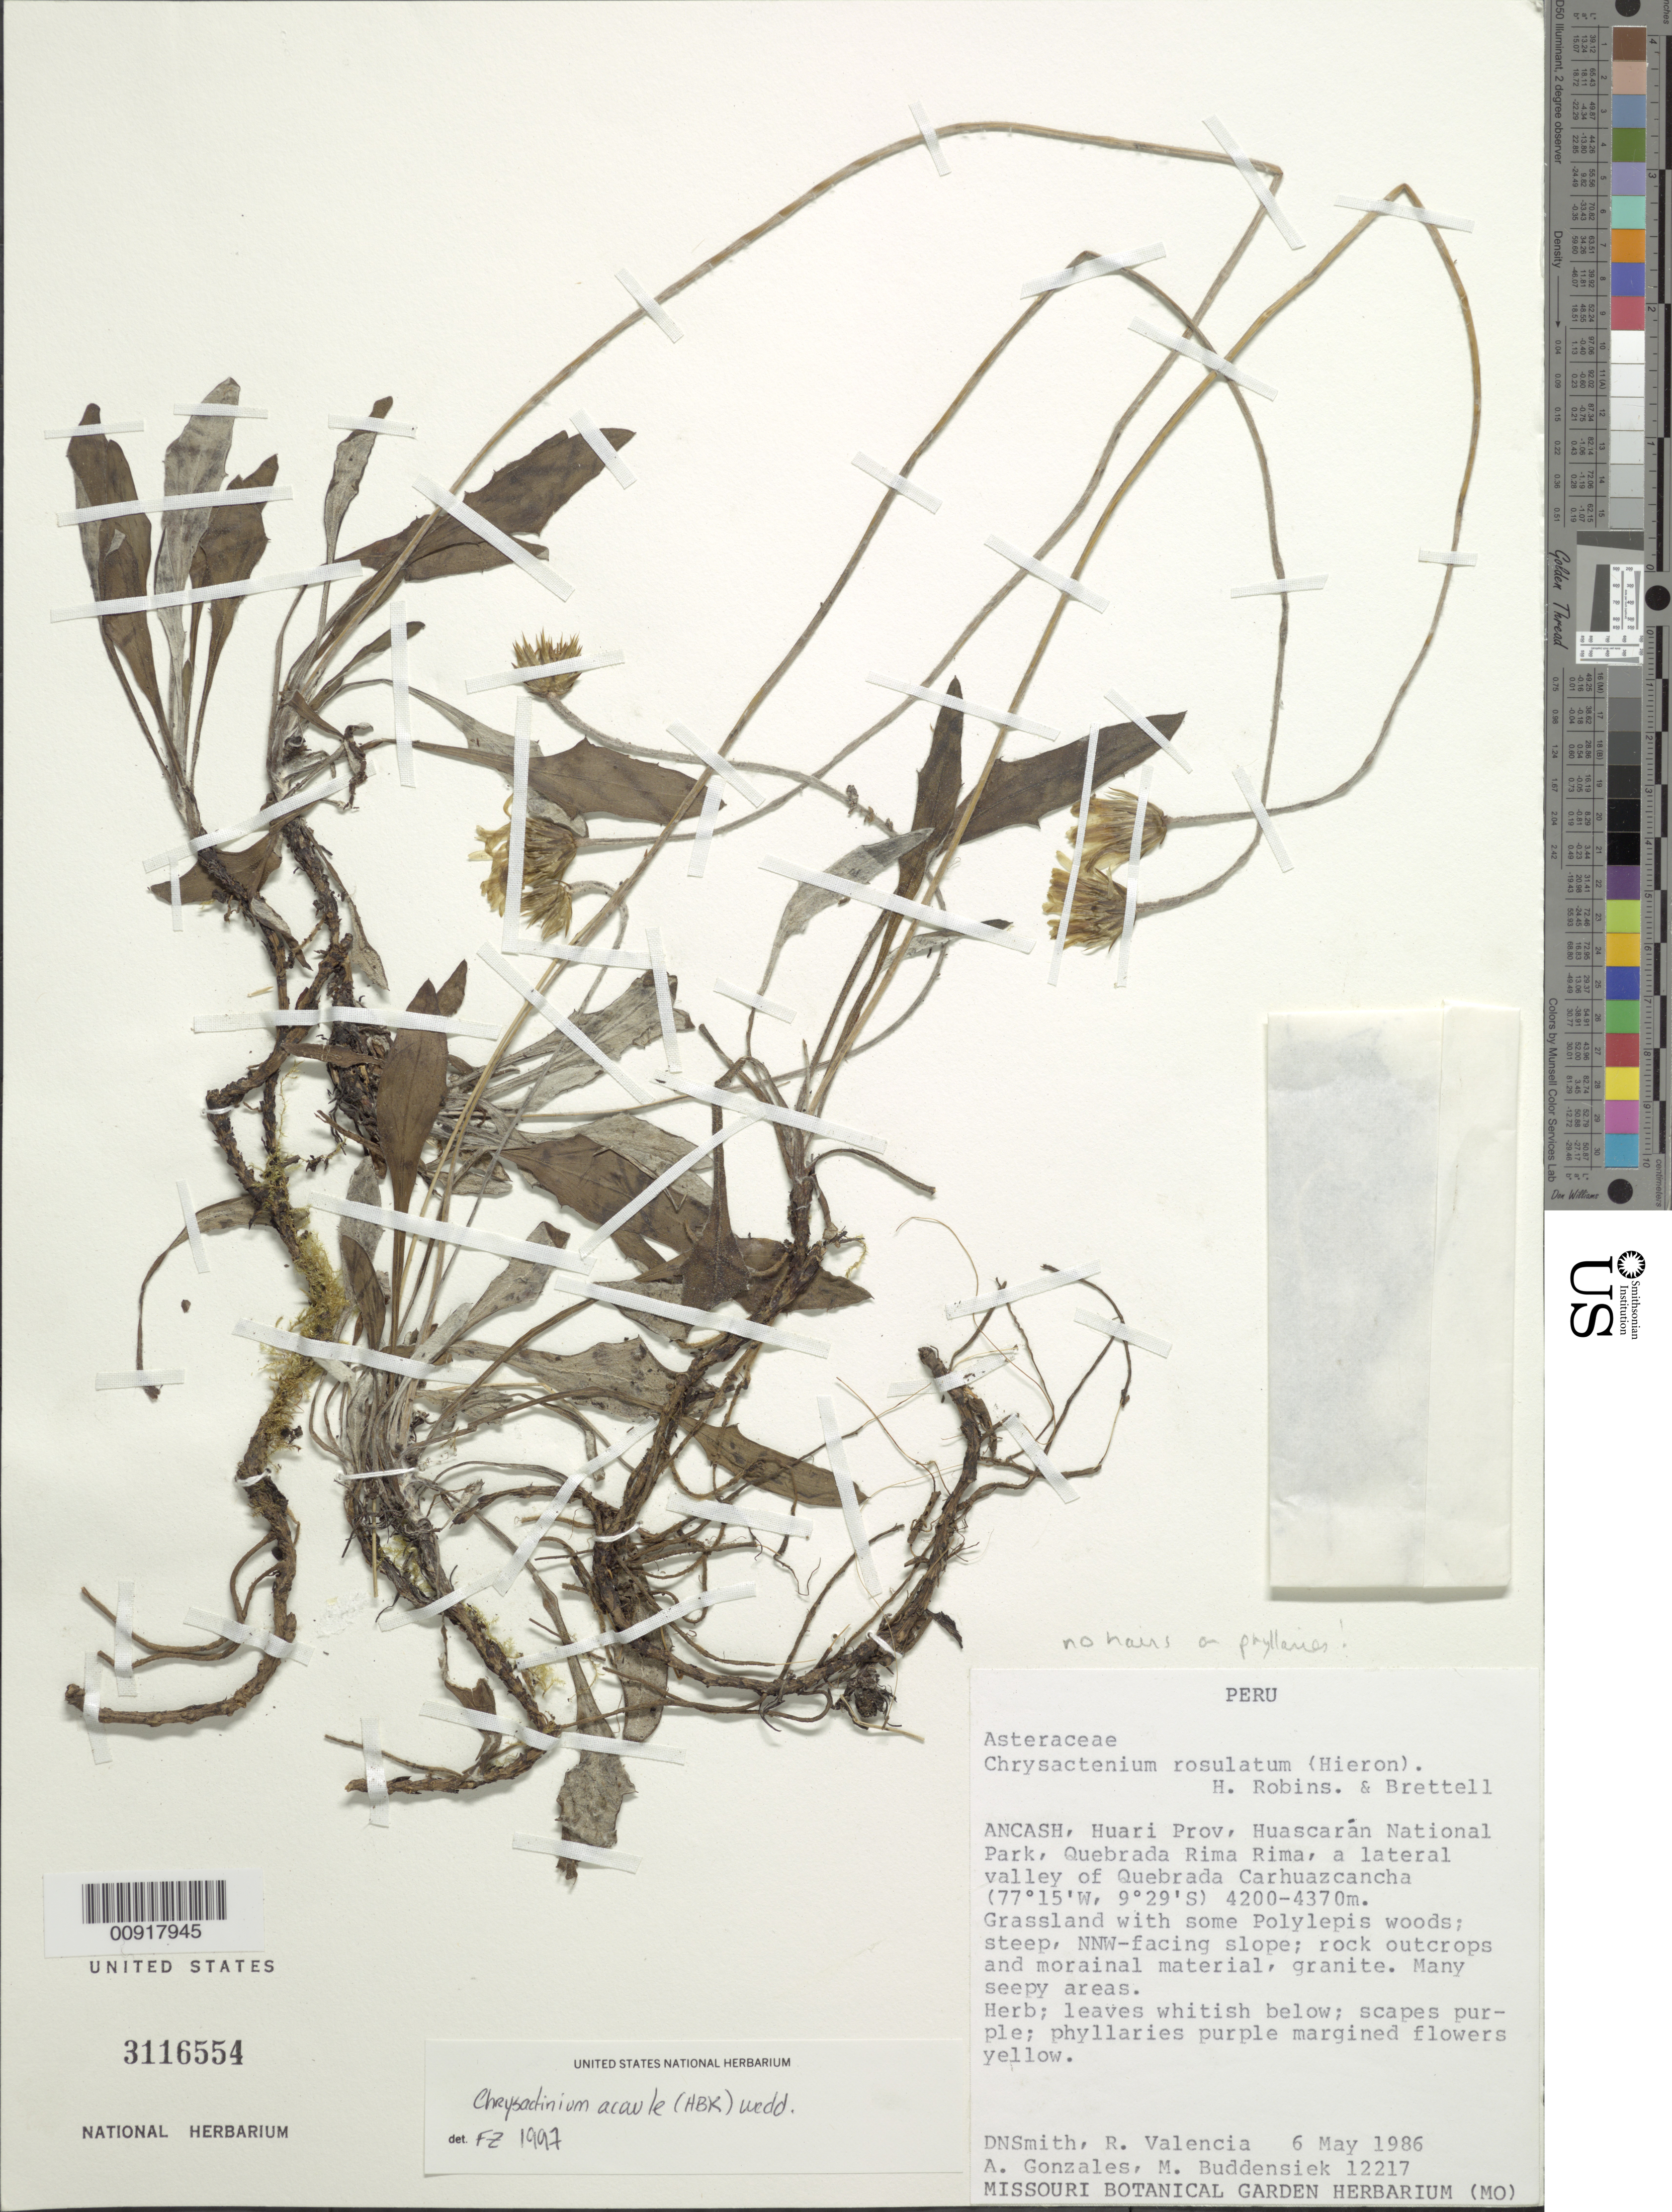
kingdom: Plantae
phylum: Tracheophyta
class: Magnoliopsida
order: Asterales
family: Asteraceae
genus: Chrysactinium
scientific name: Chrysactinium acaule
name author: (Kunth) Wedd.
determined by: Zermoglio, M. F.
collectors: D. Smith, R. Valencia, A. Gonzáles & M. Buddensiek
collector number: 12217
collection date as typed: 6 May 1986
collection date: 1986-05-06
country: Peru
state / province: Ancash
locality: Ancash: Huari Prov: Huascaran National Park: Quebrada Rima Rima, a lateral valley of Quebrada Carhuazcancha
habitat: Grassland with some Polylepis woods, steep, NNW-facing slope, rock outcrops and morainal material, granite, seepy area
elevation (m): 4200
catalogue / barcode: US 3116554